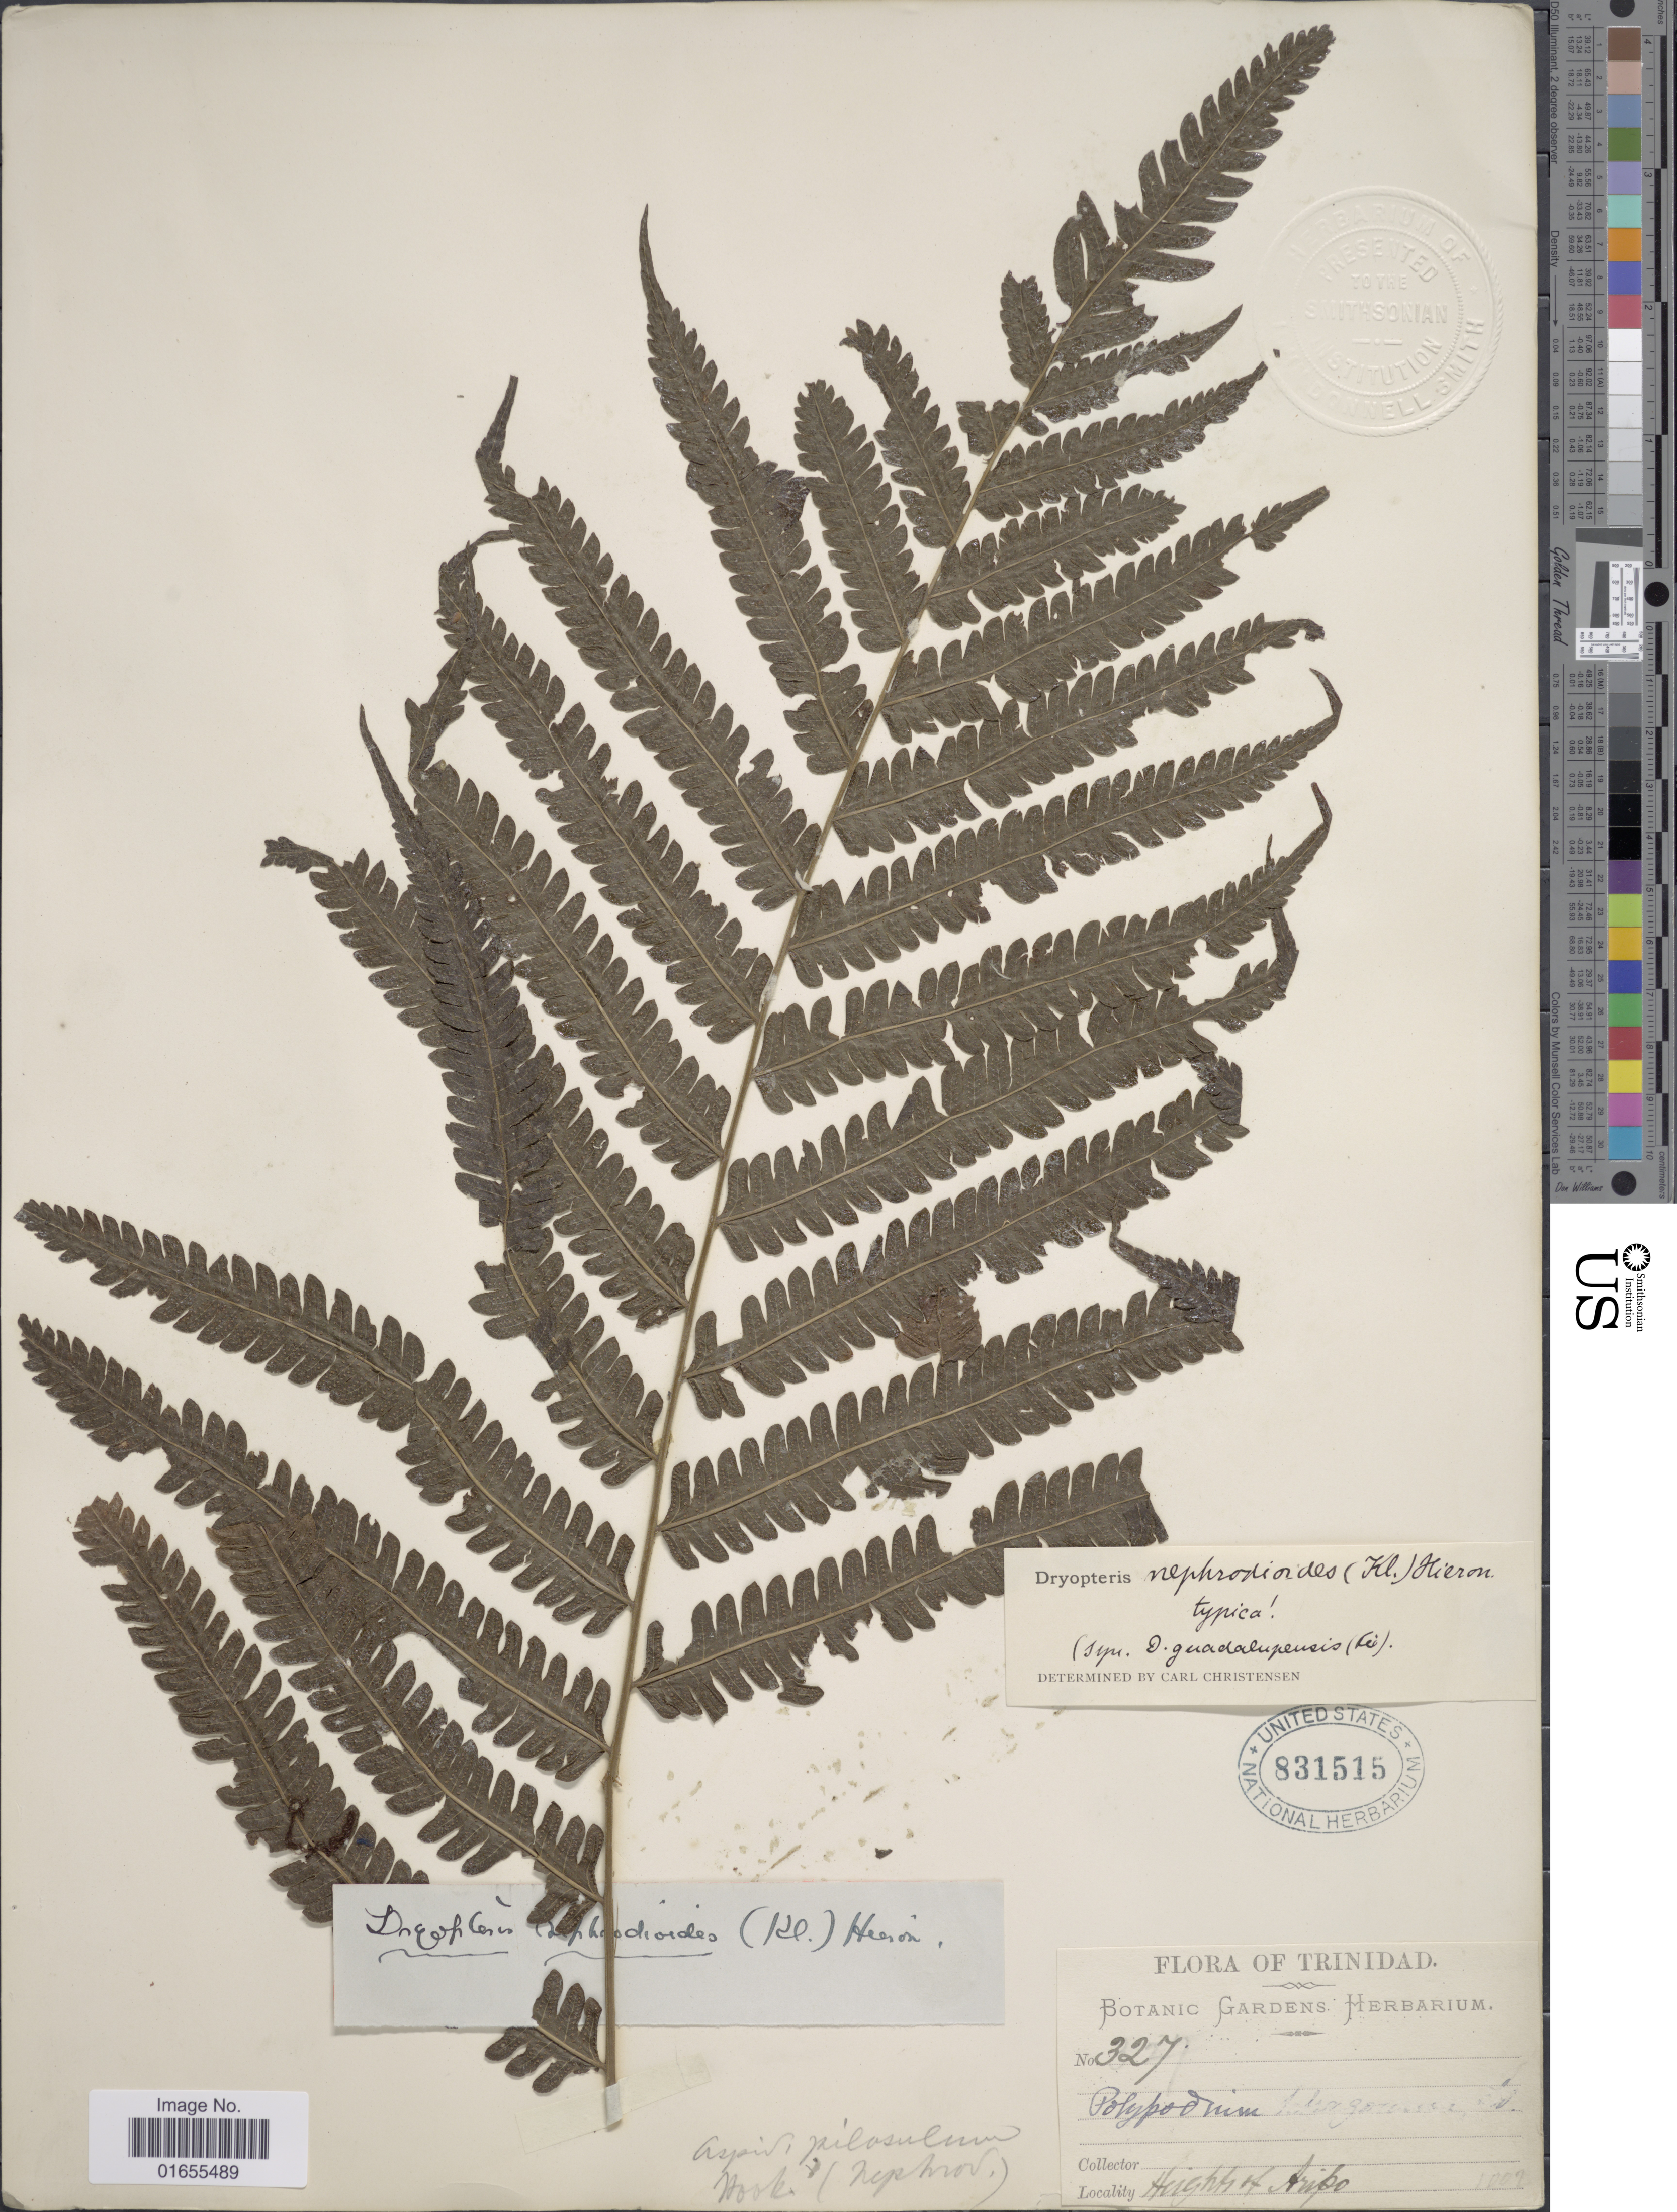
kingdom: Plantae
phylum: Tracheophyta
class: Polypodiopsida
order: Polypodiales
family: Thelypteridaceae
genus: Goniopteris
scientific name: Goniopteris nephrodioides (Klotzsch) comb. nov., ined 2015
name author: (Klotzsch)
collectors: Botanic Gardens Herbarium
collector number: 327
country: Trinidad and Tobago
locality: Trinidad, Heights of Aripo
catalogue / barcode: US 831515